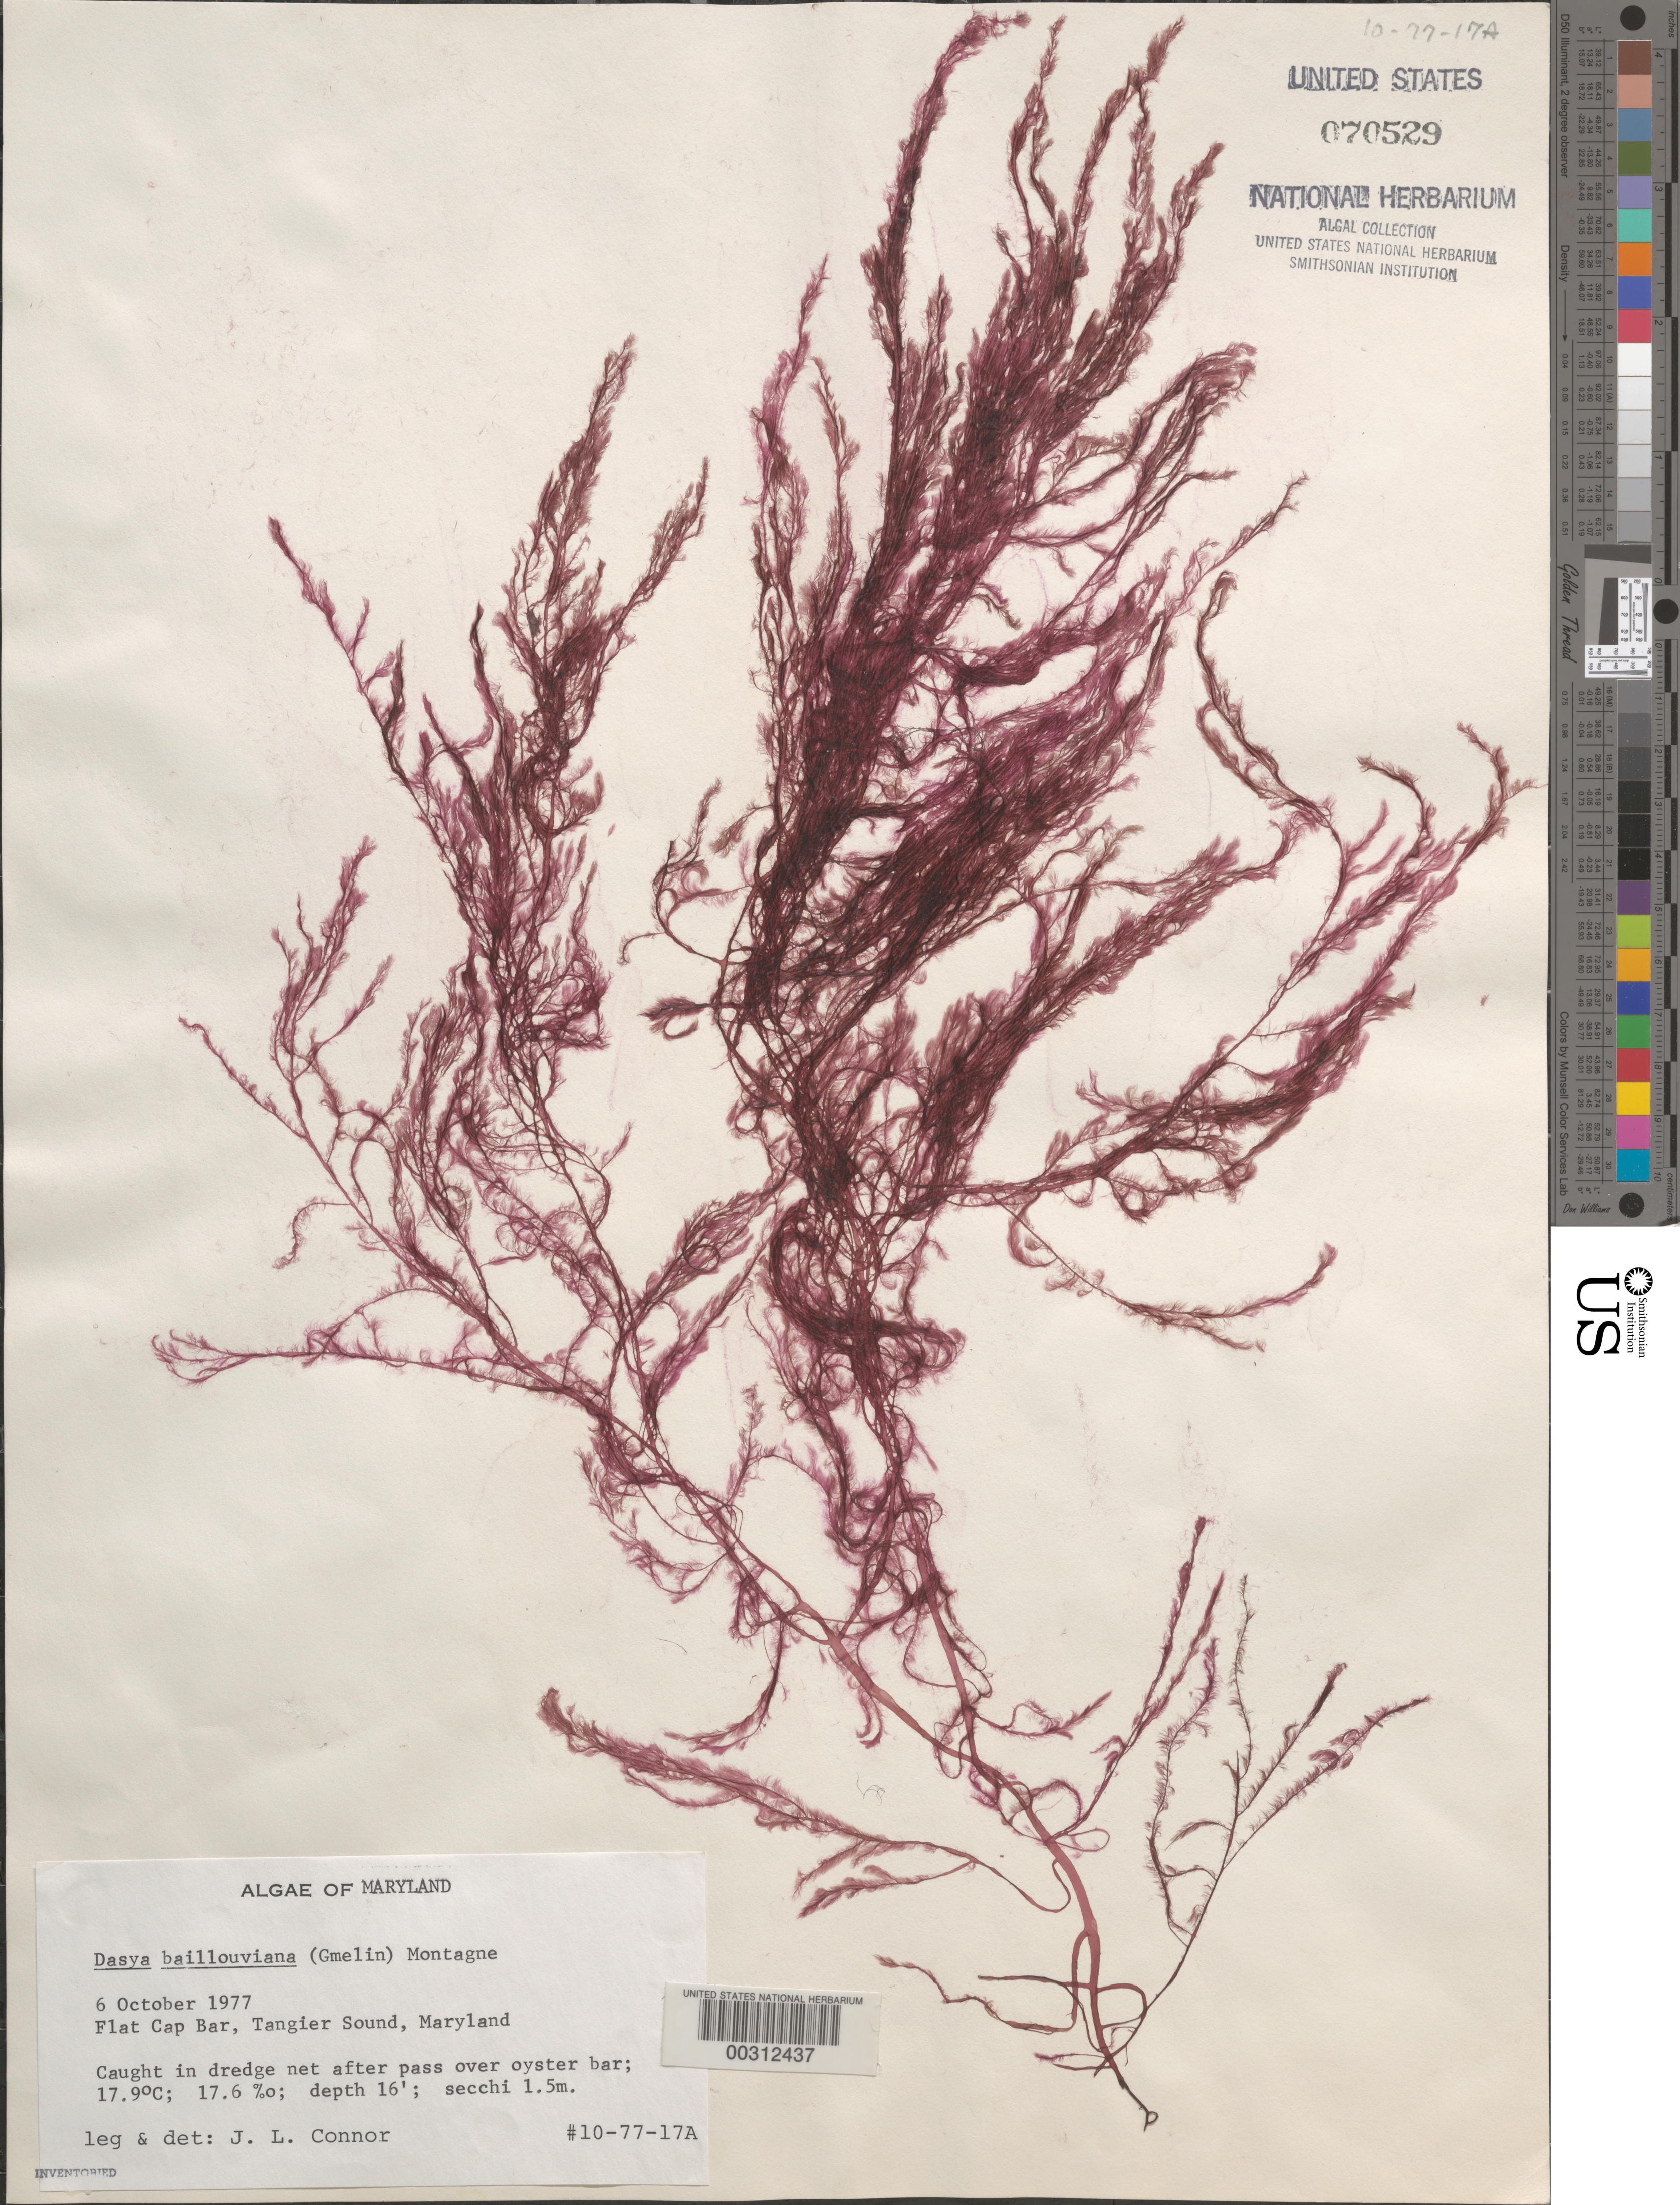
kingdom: Plantae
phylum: Rhodophyta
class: Florideophyceae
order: Ceramiales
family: Dasyaceae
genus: Dasya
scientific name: Dasya pedicellata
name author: (C. Agardh) C. Agardh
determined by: Algae name updating Project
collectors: J. Connor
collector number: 10-77-17a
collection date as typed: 06 Oct 1977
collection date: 1977-10-06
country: United States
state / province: Maryland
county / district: Somerset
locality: Flat Cap Bar, Tangier Sound, Chesapeake Bay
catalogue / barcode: US 70529